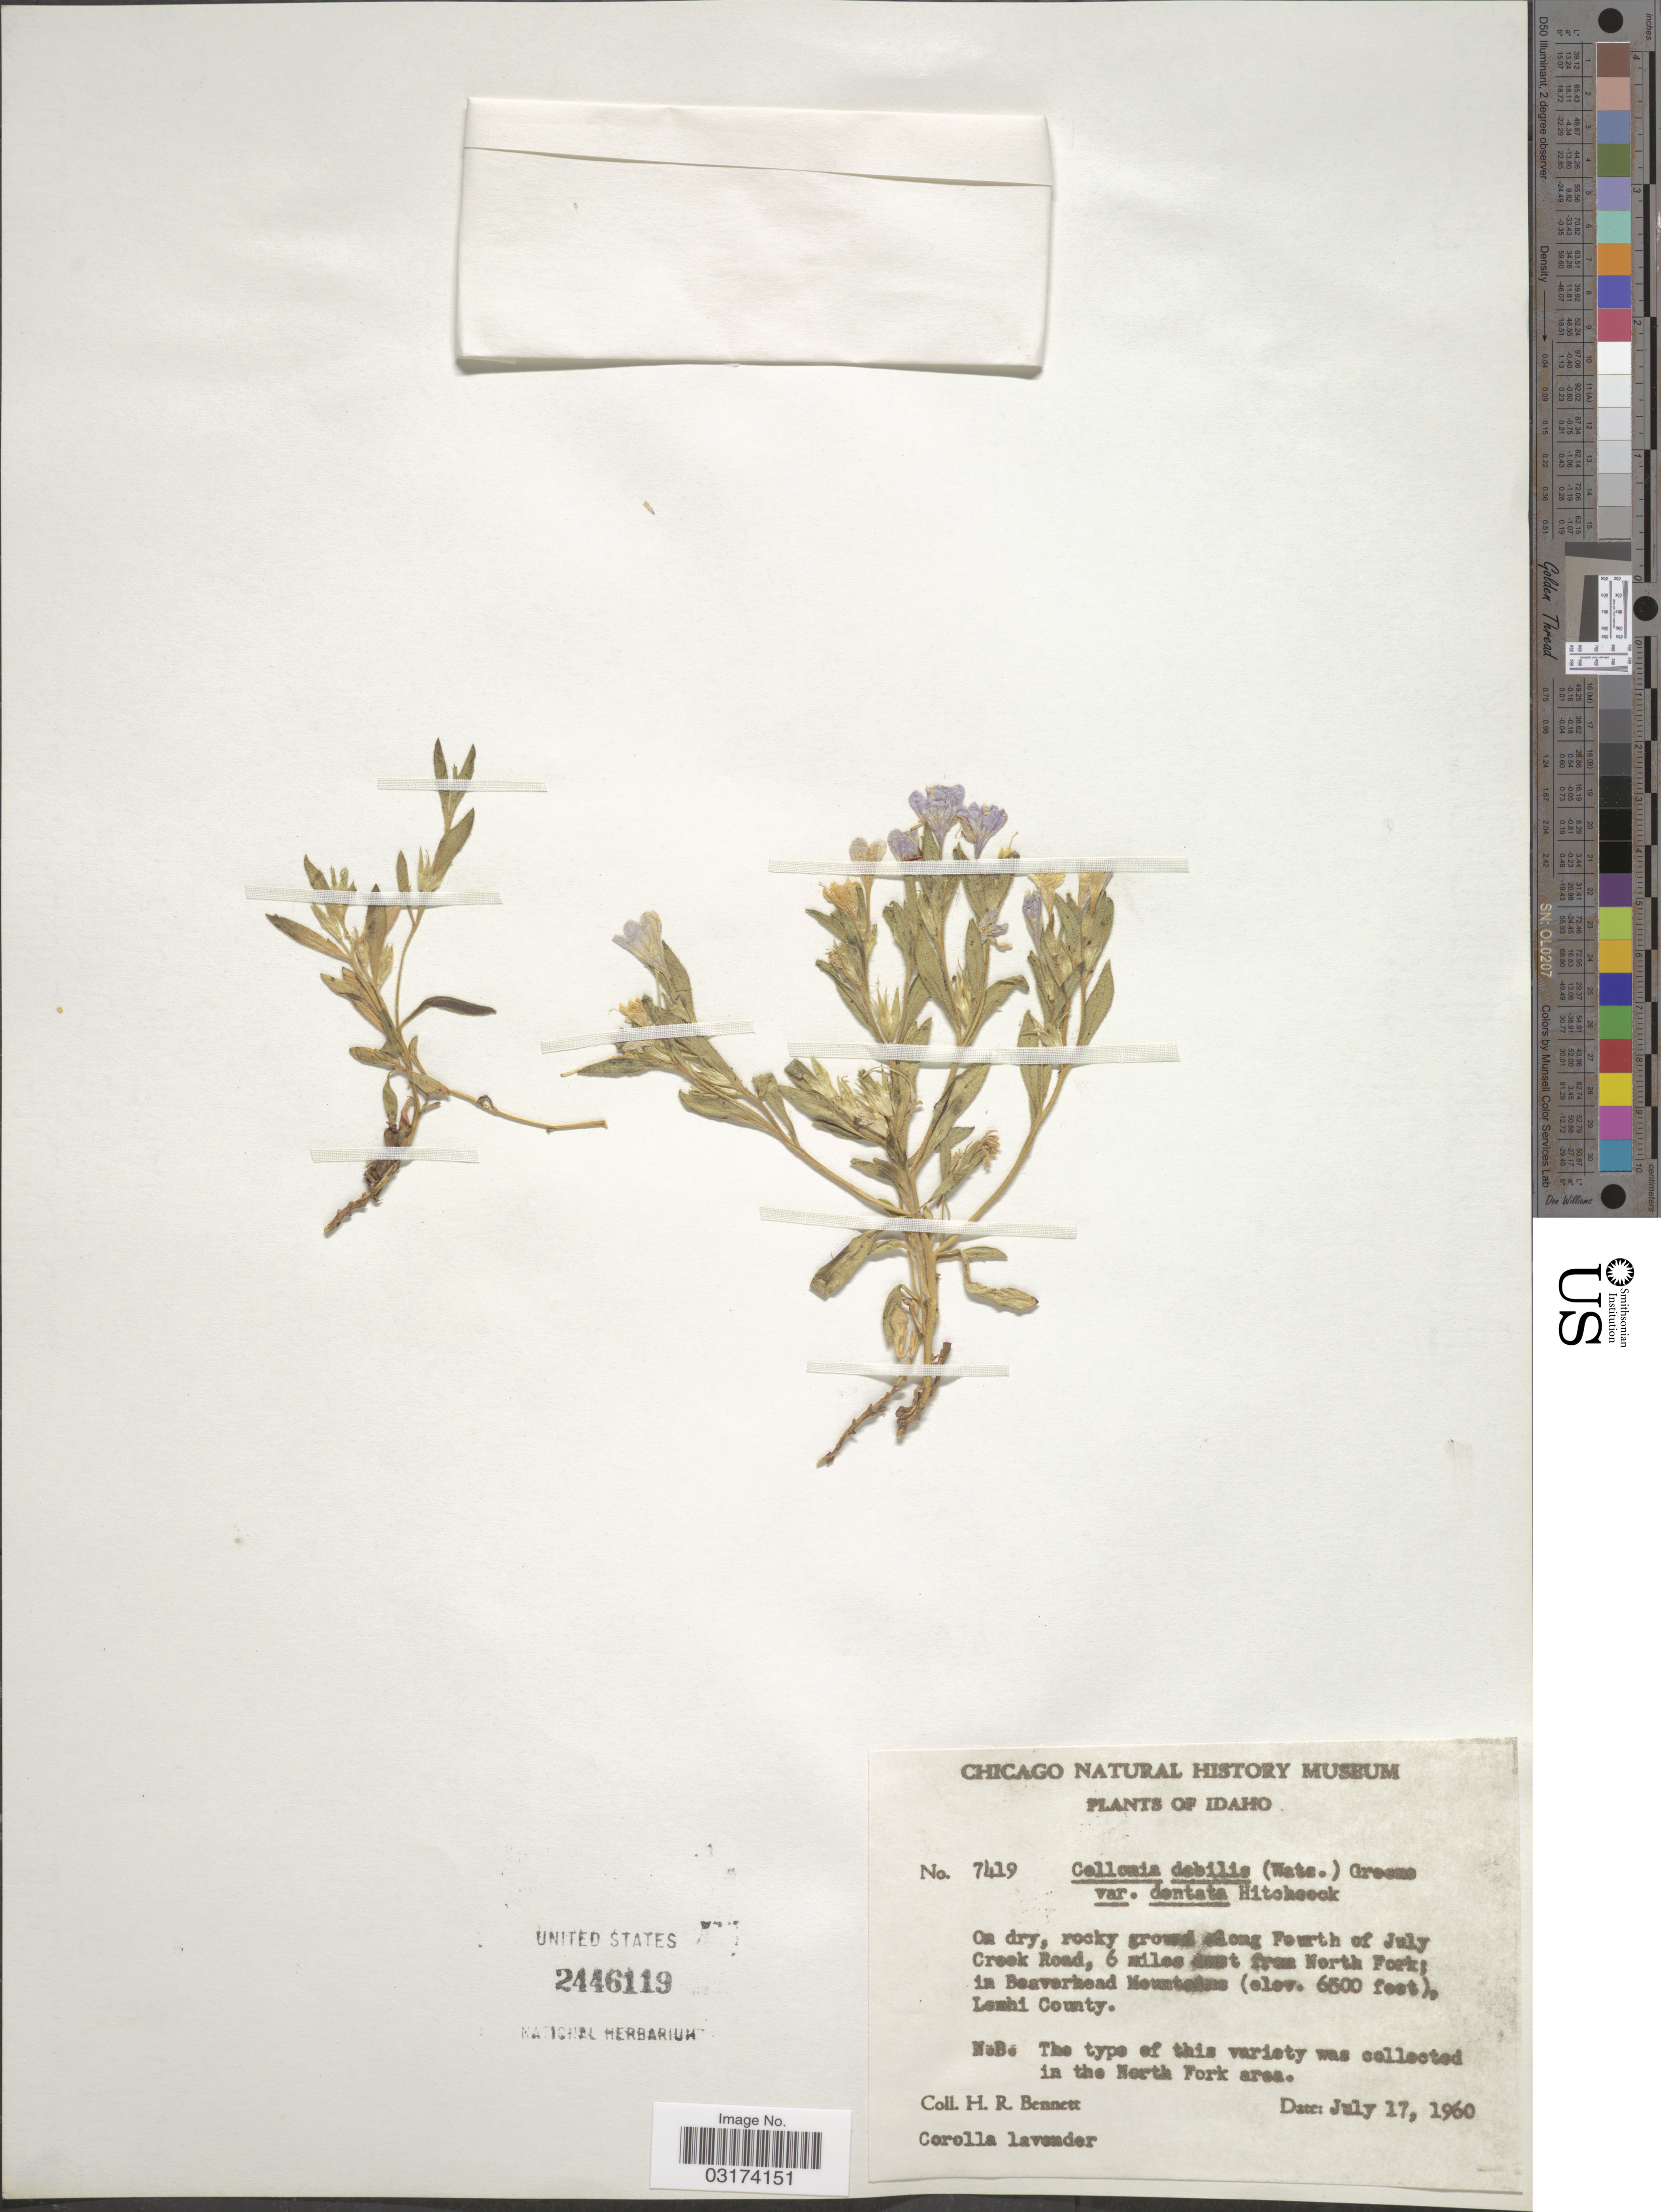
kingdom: Plantae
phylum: Tracheophyta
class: Magnoliopsida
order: Ericales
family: Polemoniaceae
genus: Collomia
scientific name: Collomia debilis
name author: (S. Watson) Greene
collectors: H. R. Bennett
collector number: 7419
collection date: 1960-07-17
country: United States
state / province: Idaho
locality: On dry, rocky ground along Fourth of July Creek Road, 6 miles east from North Fork; in Beaverhead Mountains, Lemhi County.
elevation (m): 1981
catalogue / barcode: US 2446119